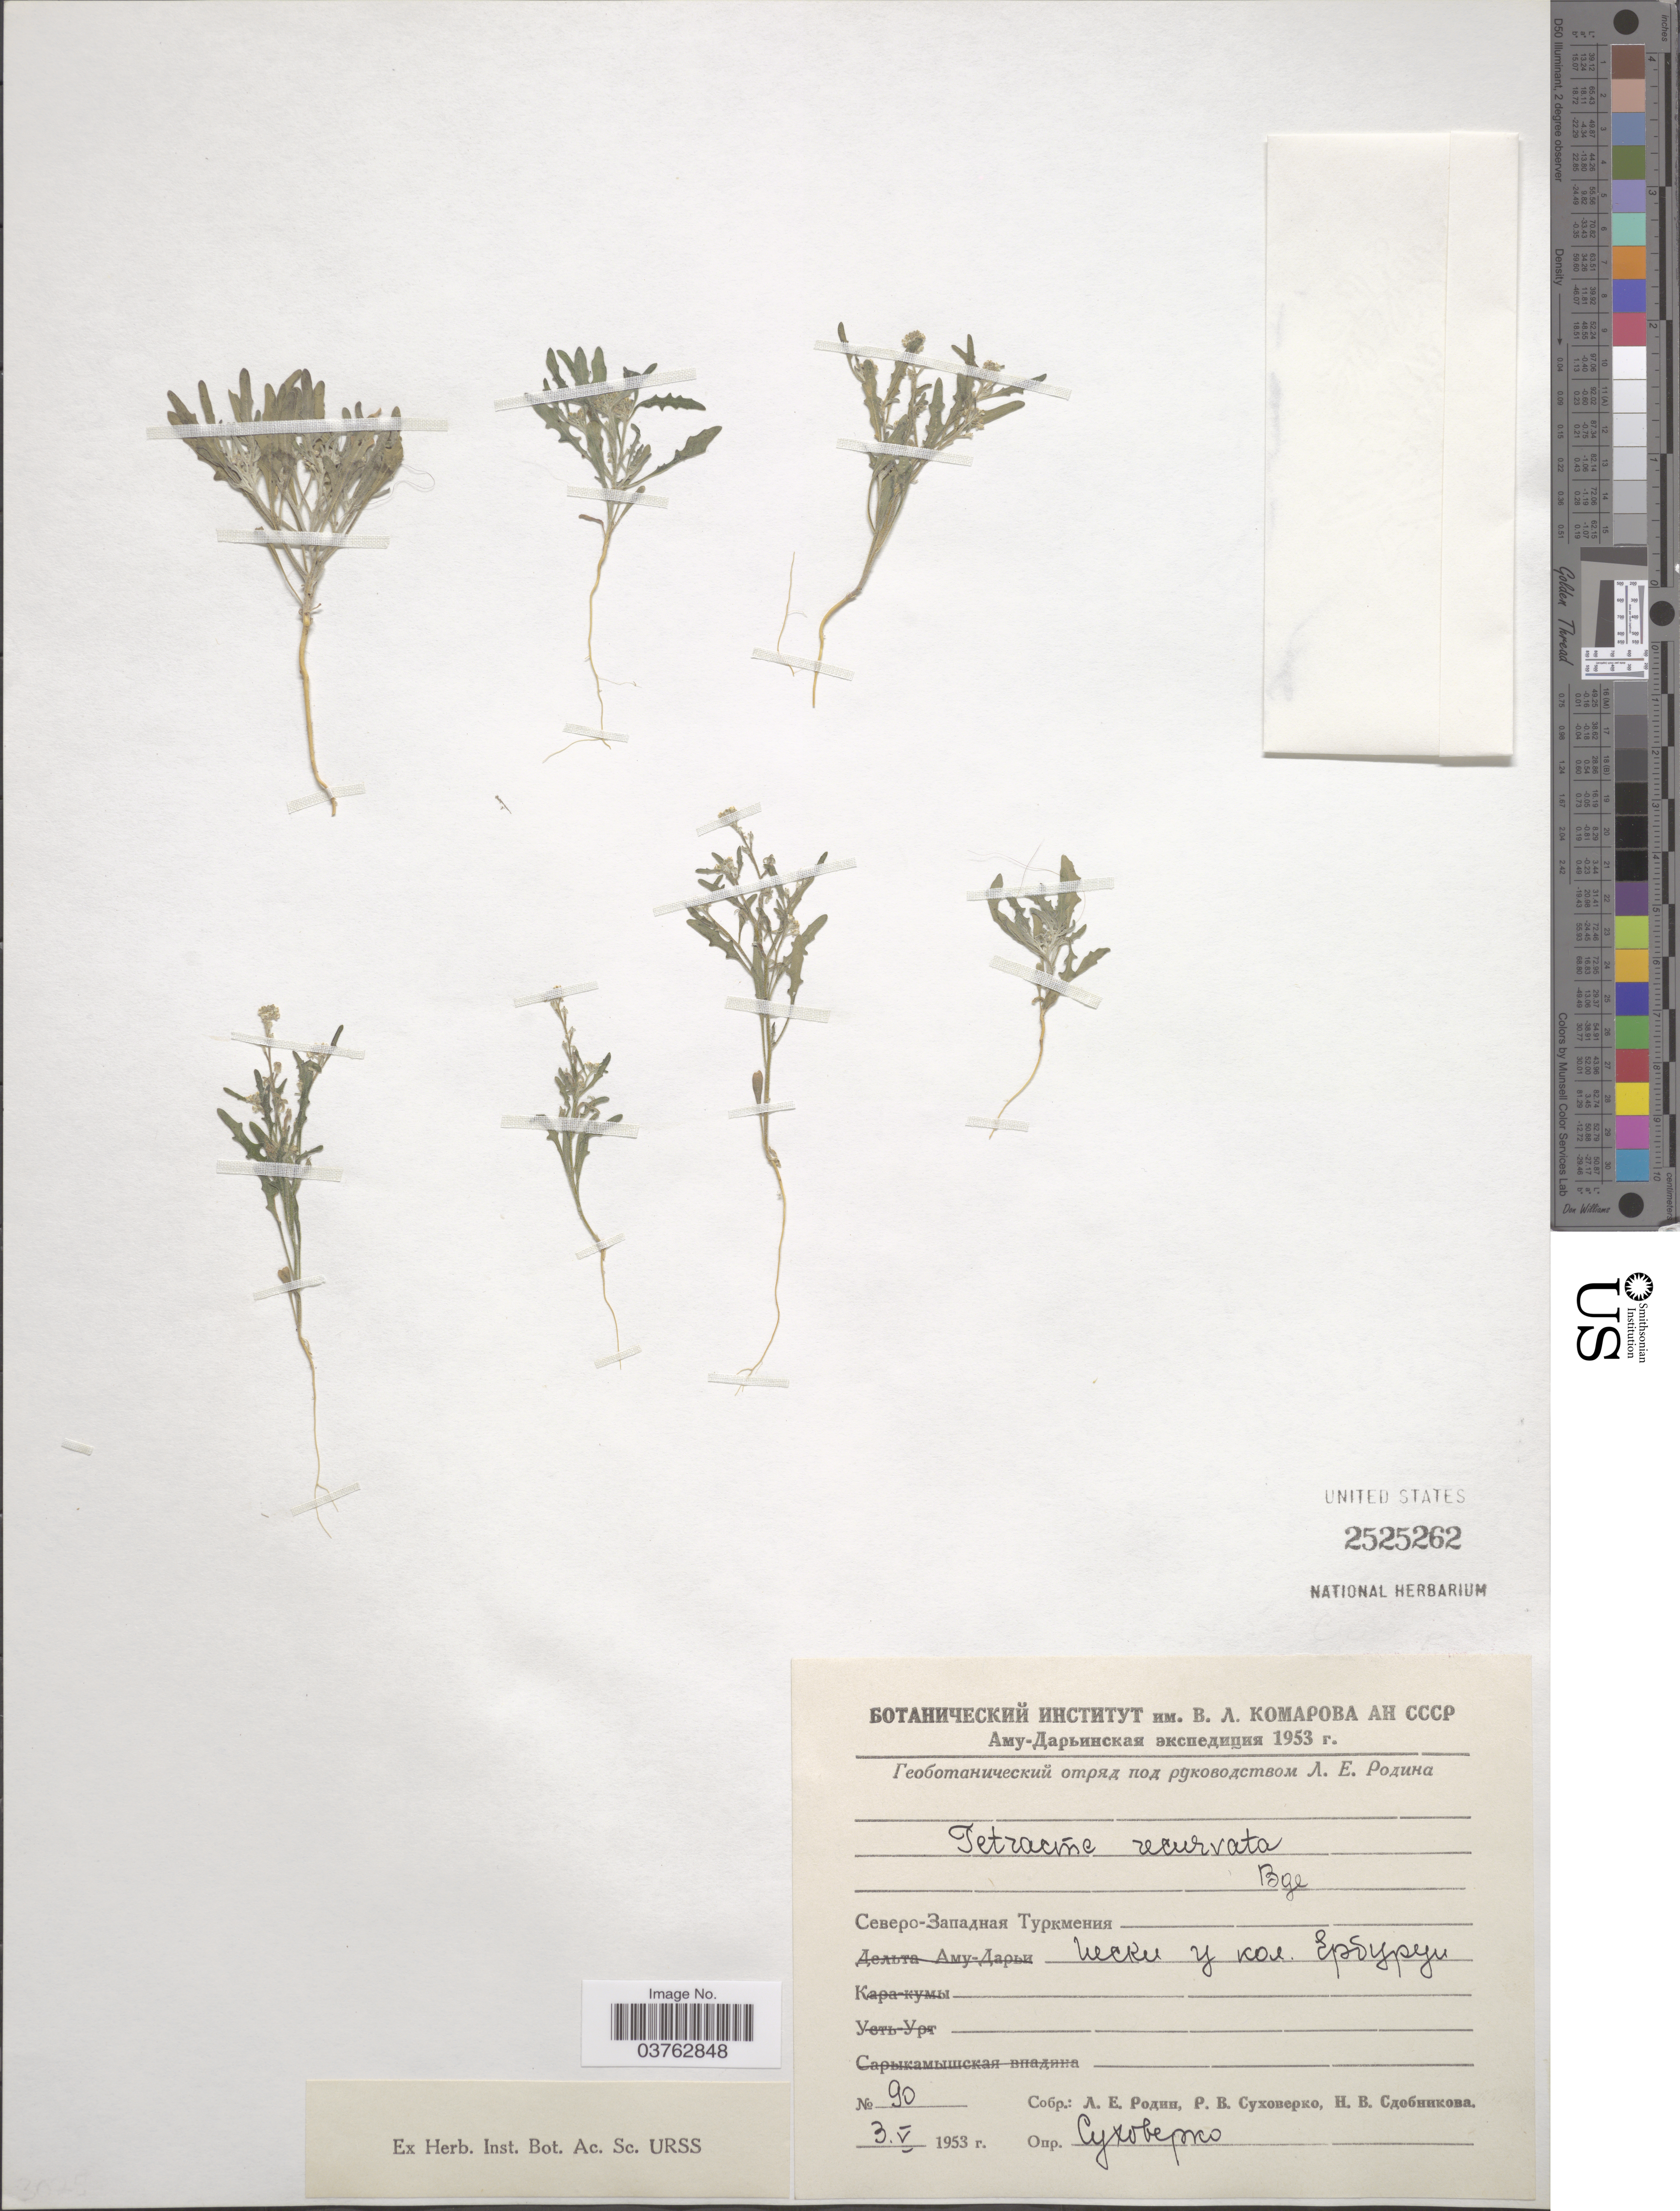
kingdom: Plantae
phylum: Tracheophyta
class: Magnoliopsida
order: Brassicales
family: Brassicaceae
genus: Tetracme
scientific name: Tetracme recurvata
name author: Bunge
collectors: L. Rodin, R. Sukhoverko & N. Sdobnikova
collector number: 90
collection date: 1953-05-03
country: Turkmenistan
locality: near Erburun well.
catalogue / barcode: US 2525262